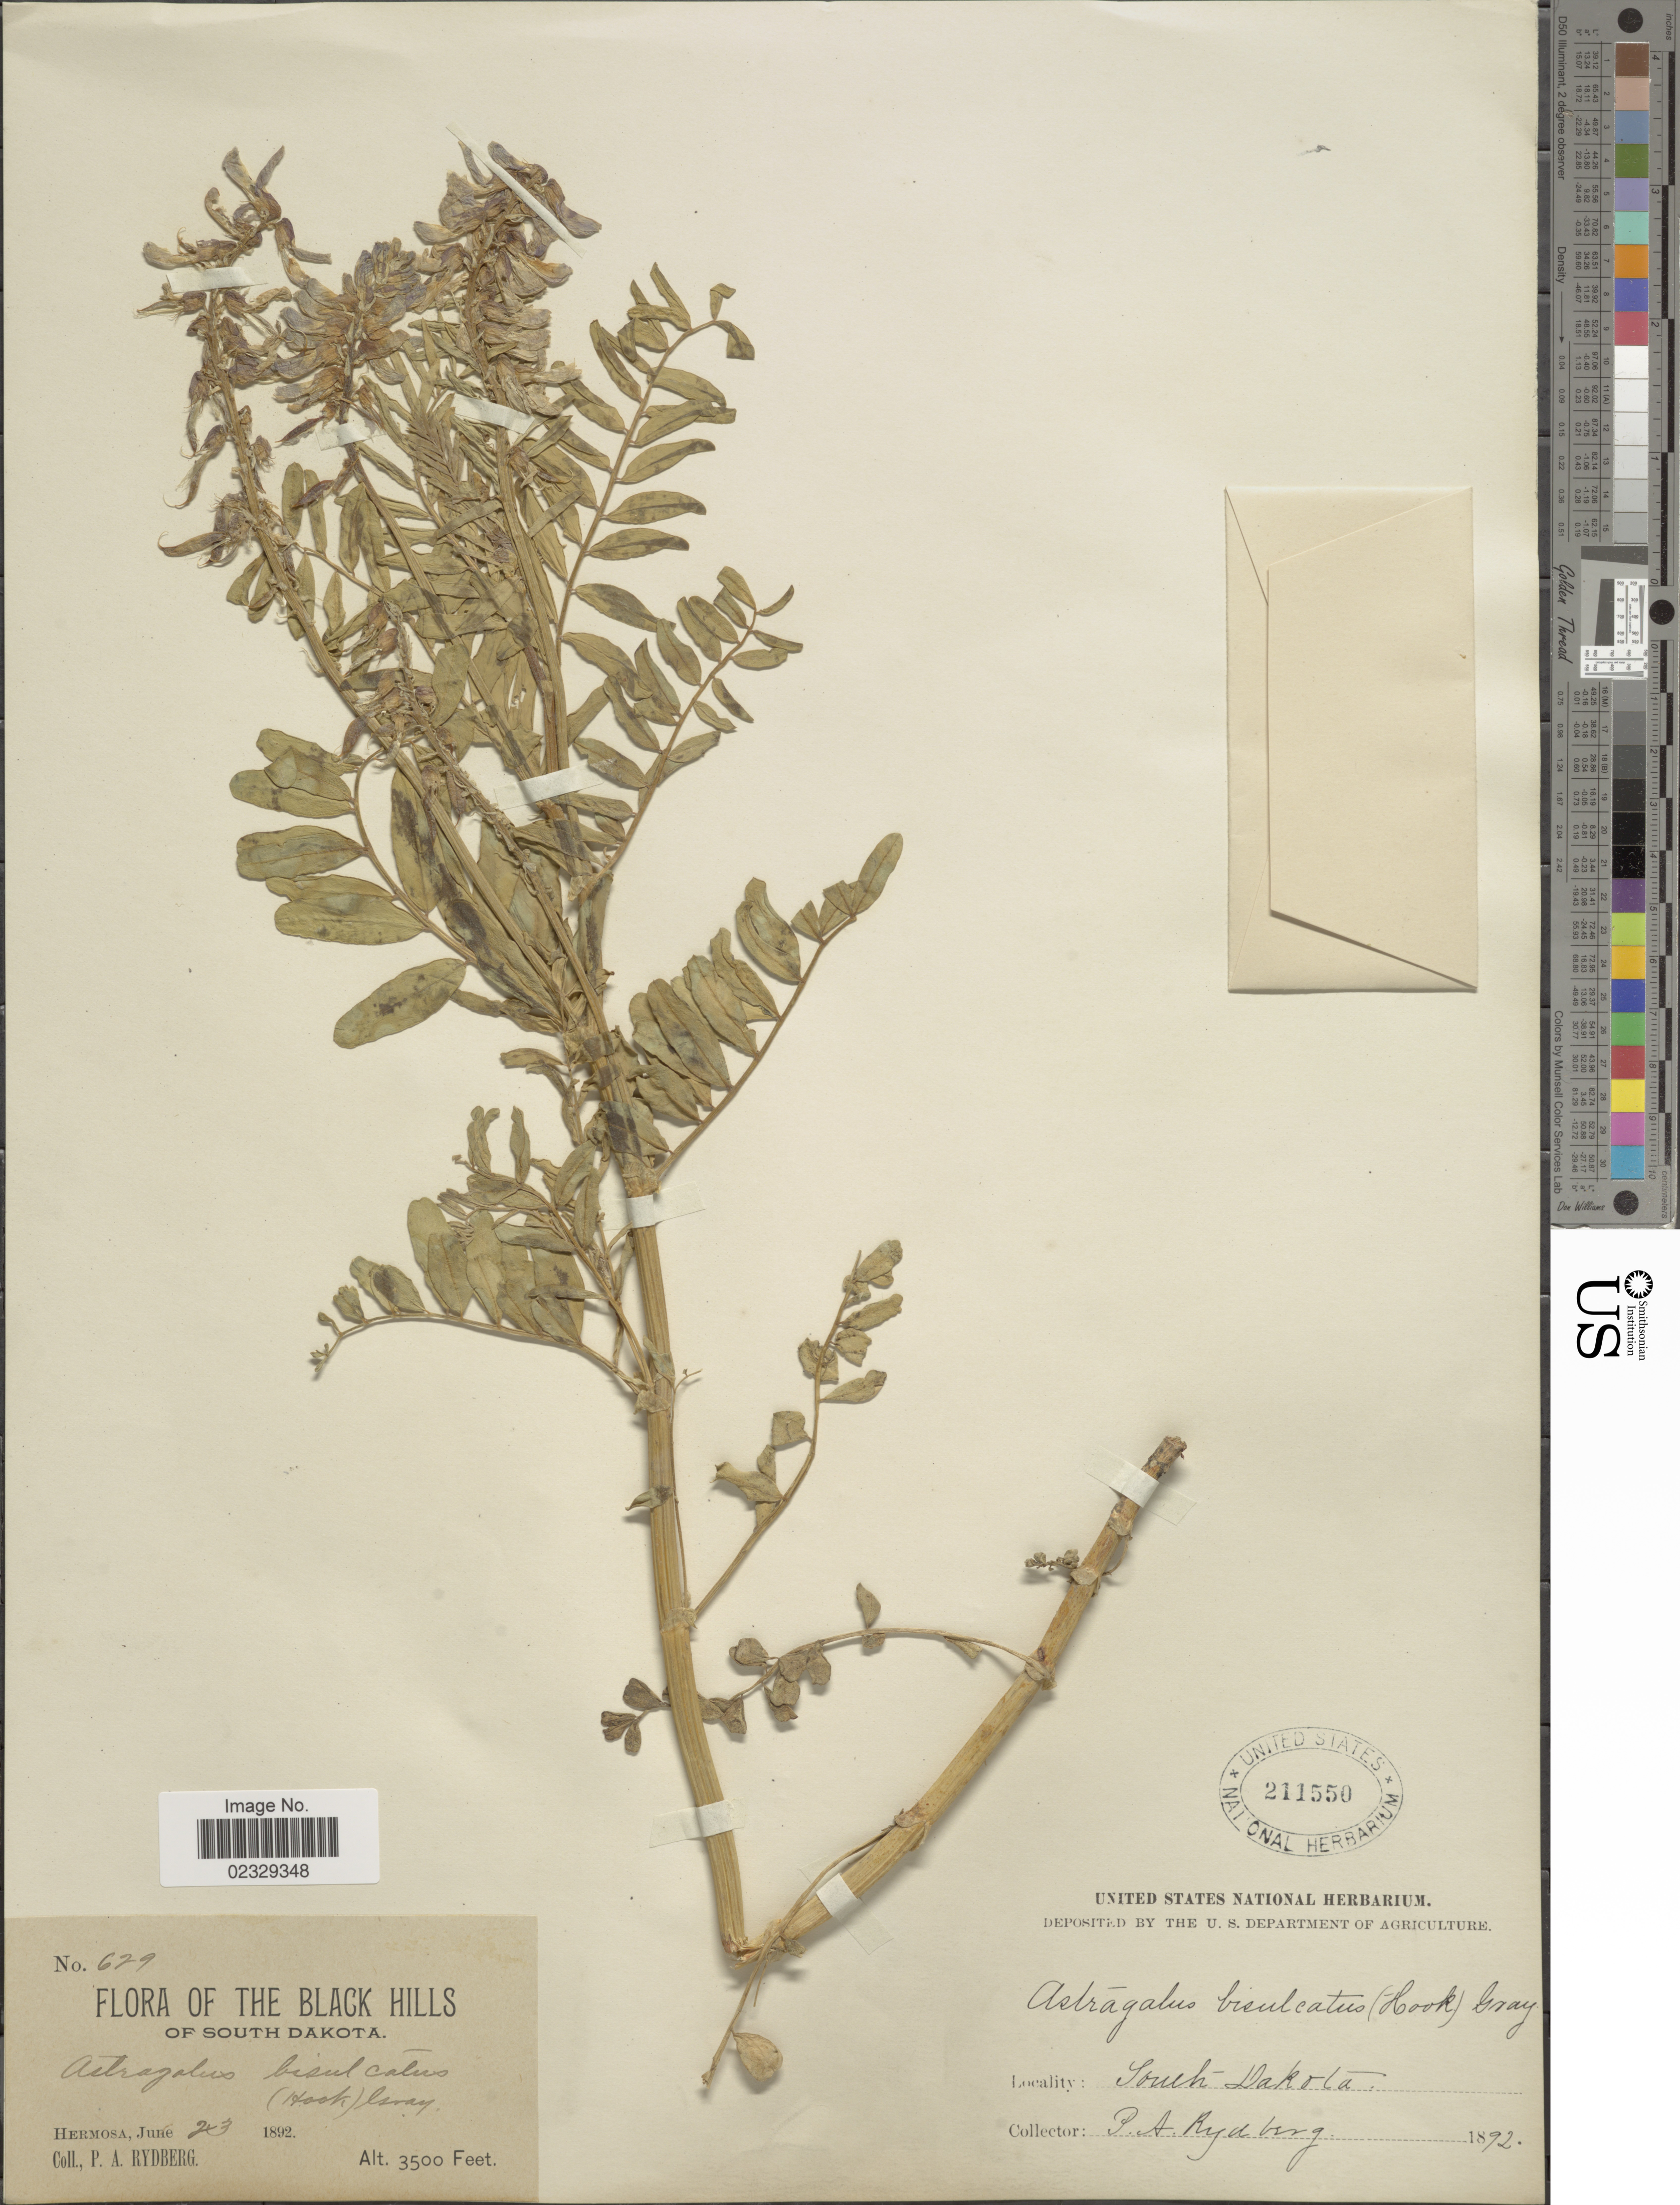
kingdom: Plantae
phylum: Tracheophyta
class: Magnoliopsida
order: Fabales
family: Fabaceae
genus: Astragalus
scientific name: Astragalus bisulcatus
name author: (Hook.) A. Gray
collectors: P. A. Rydberg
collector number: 629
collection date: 1892-06-23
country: United States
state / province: South Dakota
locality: The Black Hills of South Dakota, Hermosa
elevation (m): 1067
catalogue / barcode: US 211550